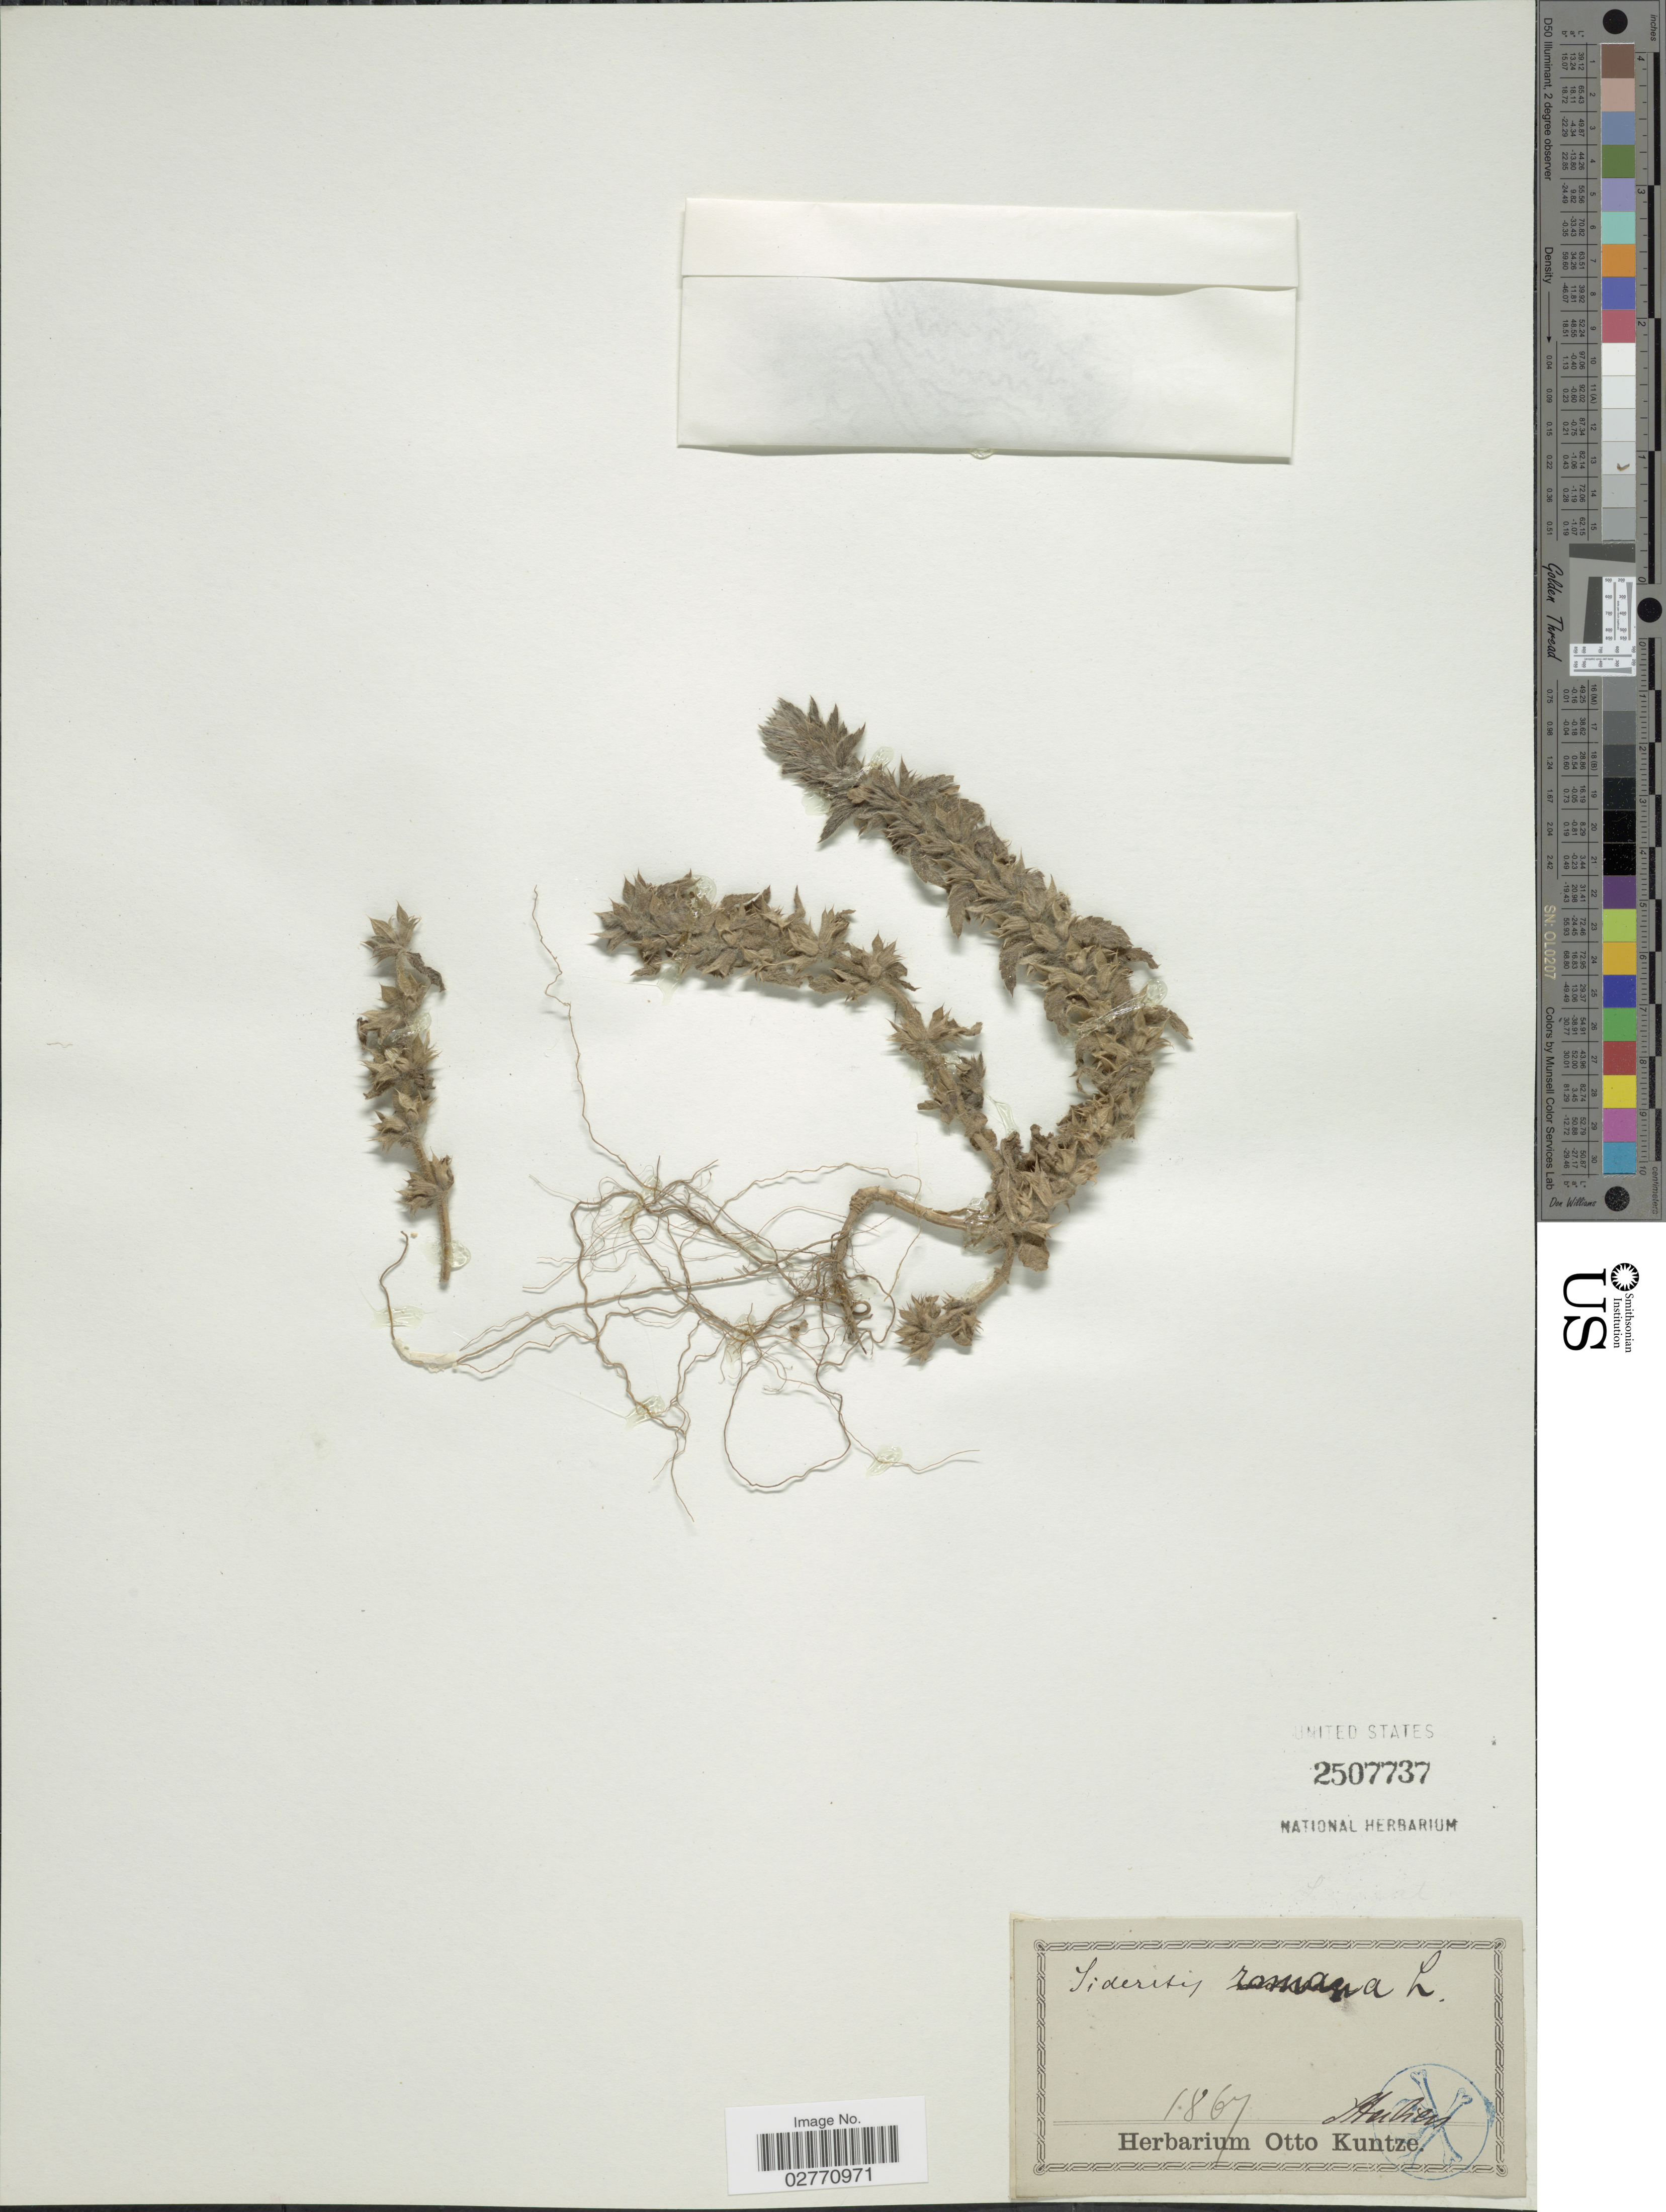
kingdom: Plantae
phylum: Tracheophyta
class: Magnoliopsida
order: Lamiales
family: Lamiaceae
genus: Sideritis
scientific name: Sideritis romana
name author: L.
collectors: ex herb. Otto Kuntze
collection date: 1867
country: Italy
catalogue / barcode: US 2507737